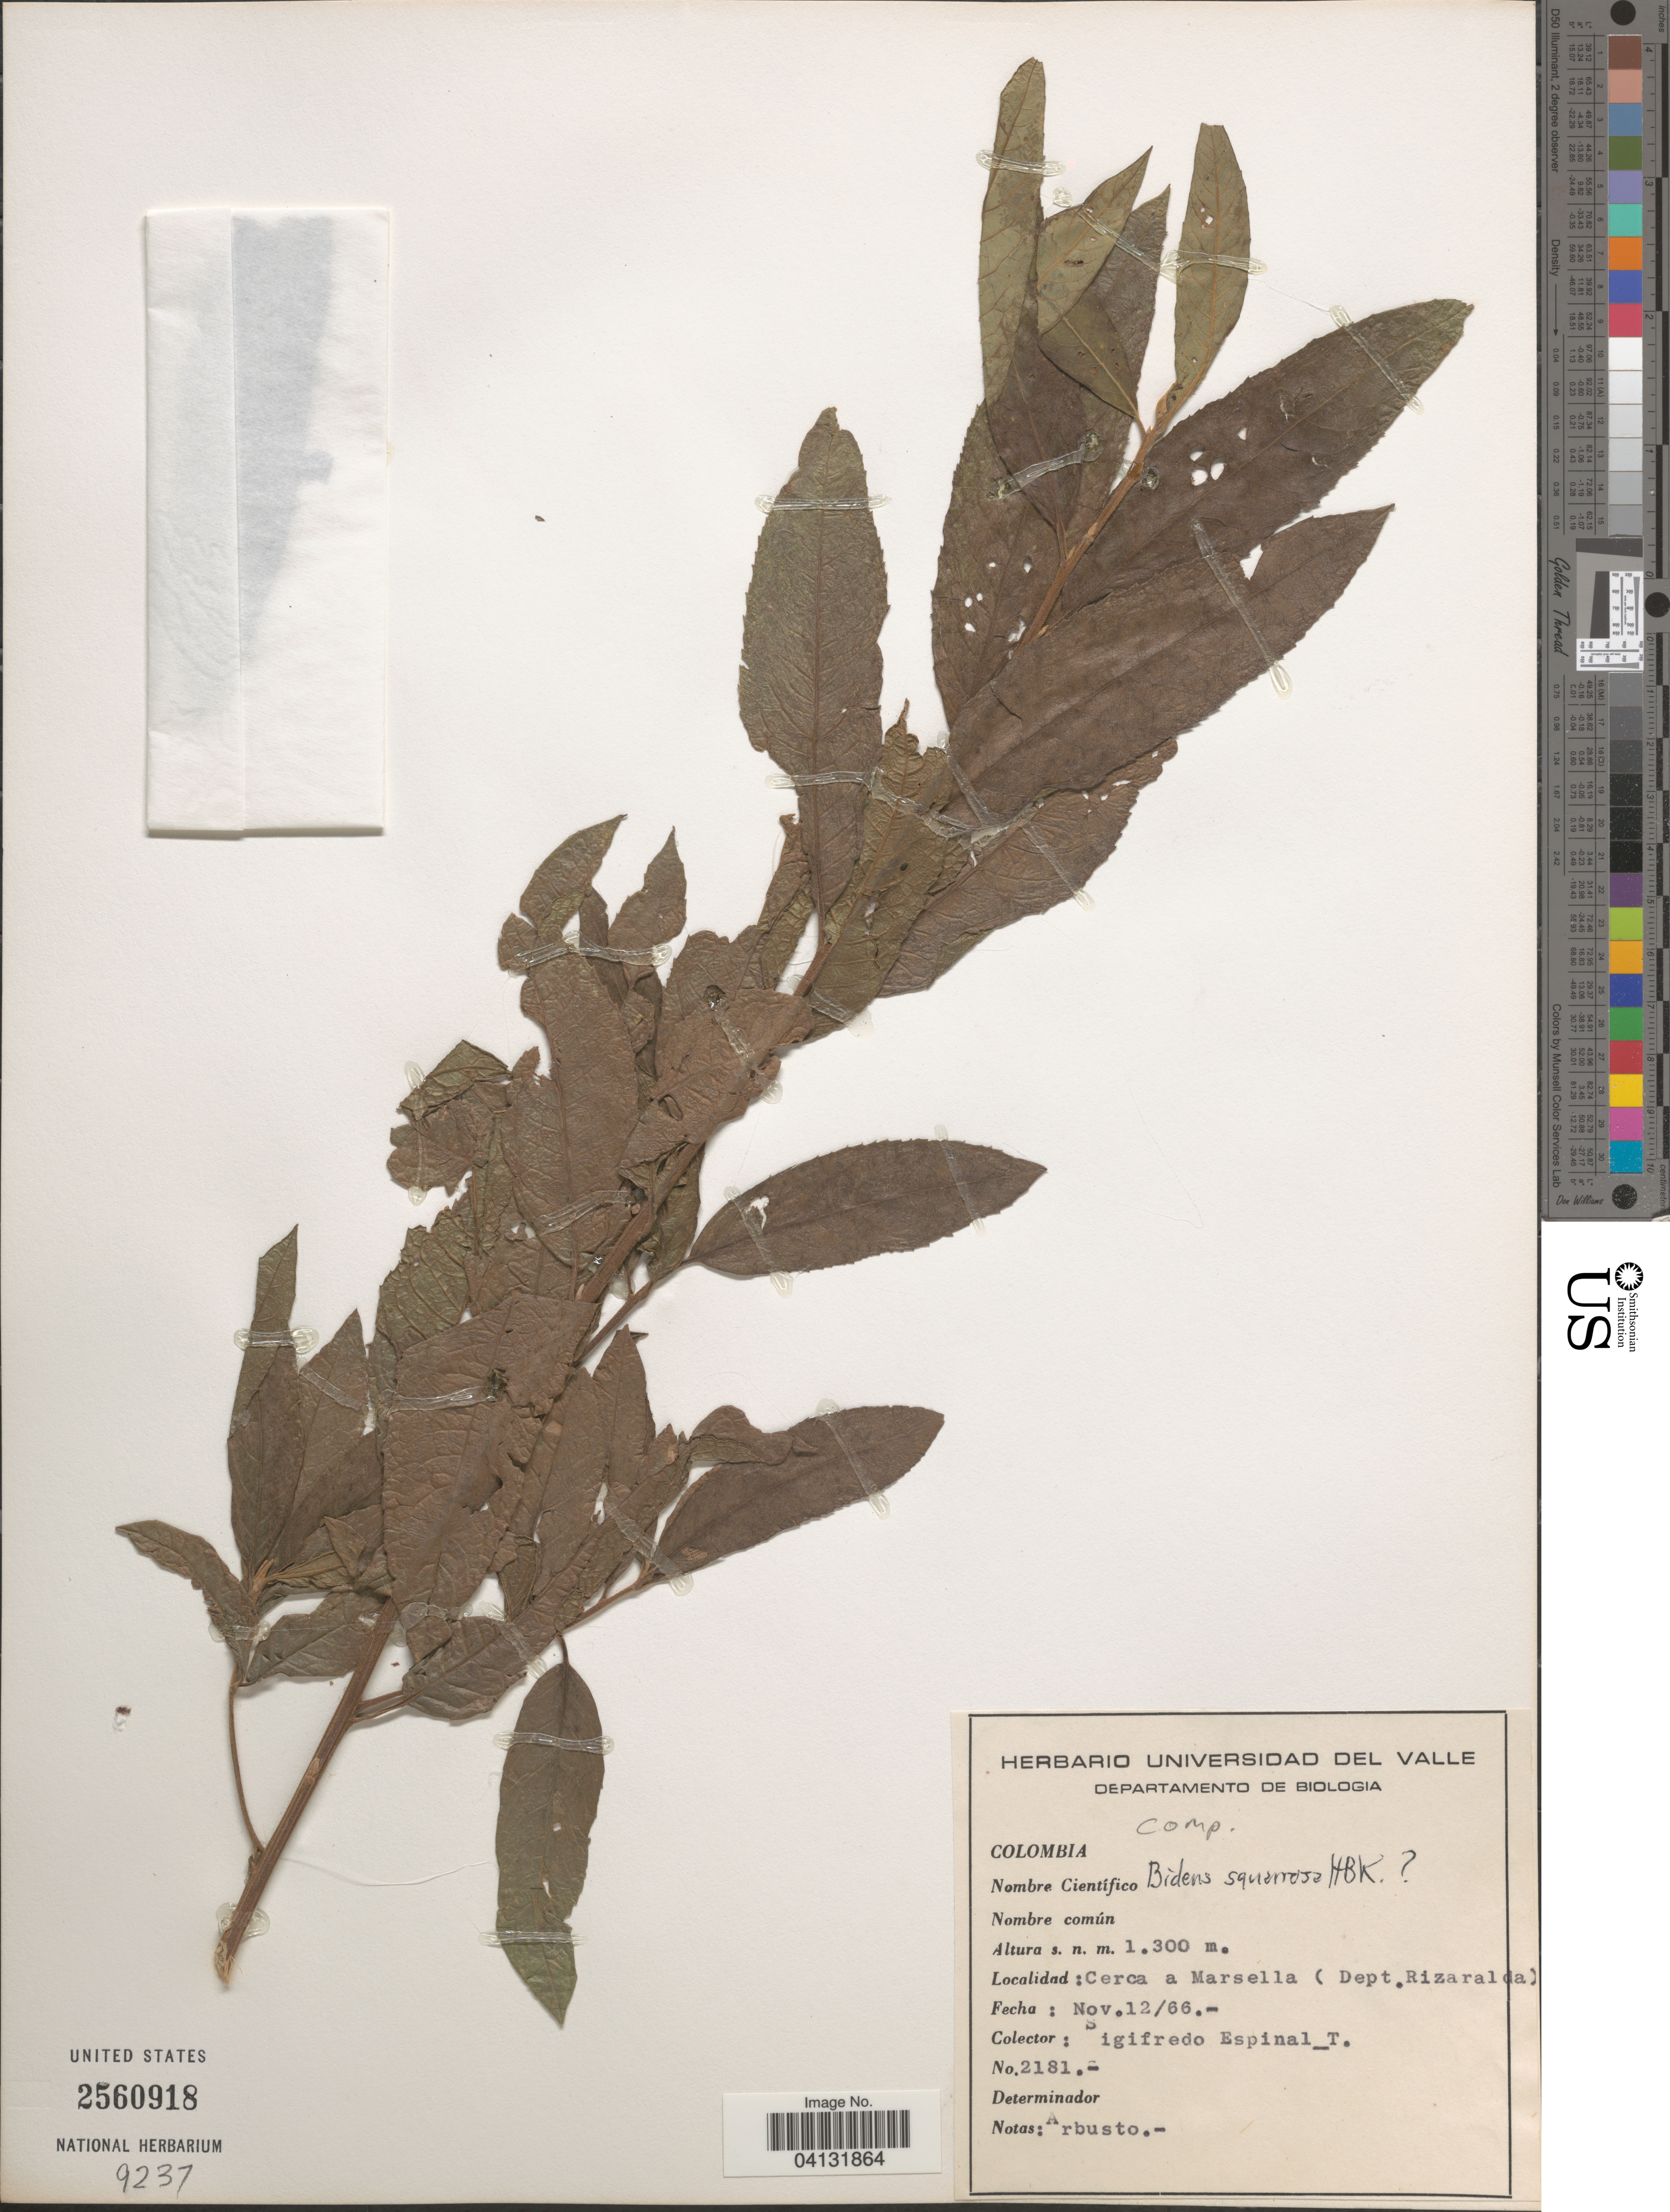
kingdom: Plantae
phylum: Tracheophyta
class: Magnoliopsida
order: Asterales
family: Asteraceae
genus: Bidens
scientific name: Bidens squarrosa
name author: Kunth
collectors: S. Espinal T.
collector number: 2181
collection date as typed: Transcribed d/m/y: 12/11/66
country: Colombia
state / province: Risaralda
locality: Cerca a Marsella (Dept. Rizaralda).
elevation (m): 1300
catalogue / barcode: US 2560918